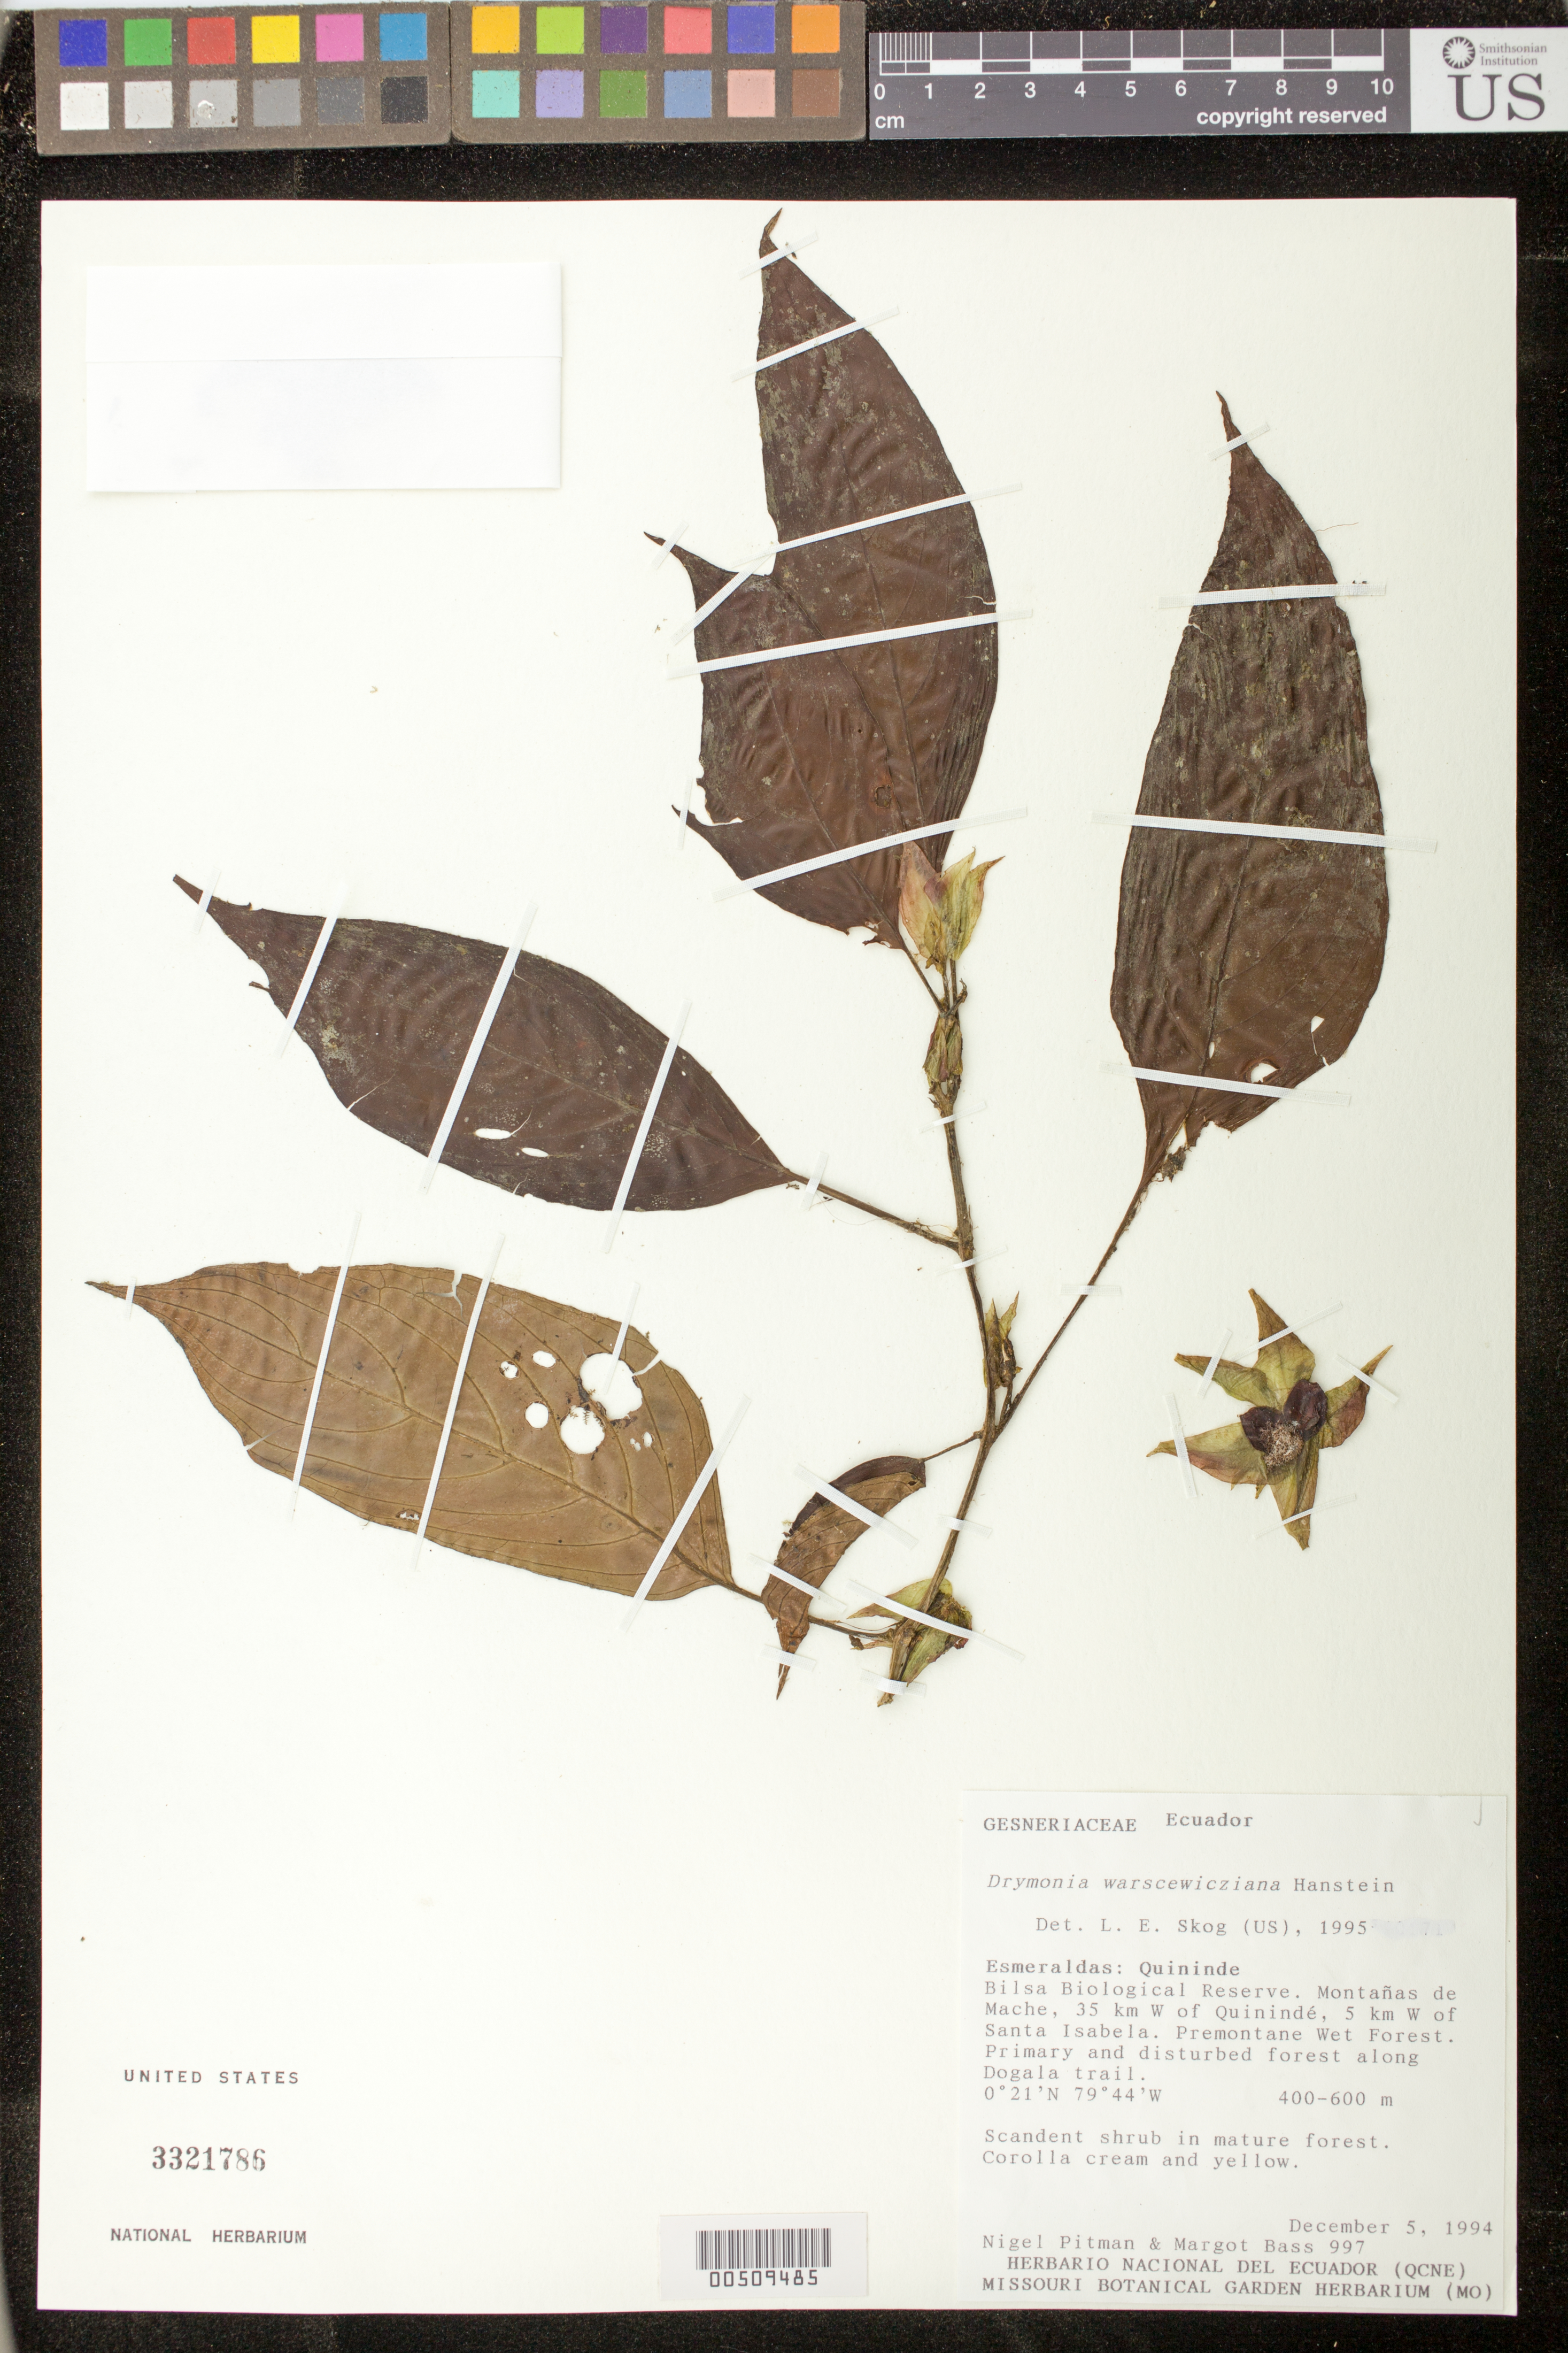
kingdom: Plantae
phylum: Tracheophyta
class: Magnoliopsida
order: Lamiales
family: Gesneriaceae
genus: Drymonia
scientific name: Drymonia warszewicziana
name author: Hanst.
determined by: Skog, Laurence E.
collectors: N. Pitman & M. Bass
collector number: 997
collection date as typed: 05 Dec 1994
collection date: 1994-12-05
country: Ecuador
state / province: Esmeraldas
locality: Quininde, Bilsa Biological Reserve, Montañas de Mache, 35 km W of Quinindé, 5 km W of Santa Isabela; along Dogala trail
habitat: Premontane wet forest; primary and disturbed mature forest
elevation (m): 400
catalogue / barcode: US 3321786